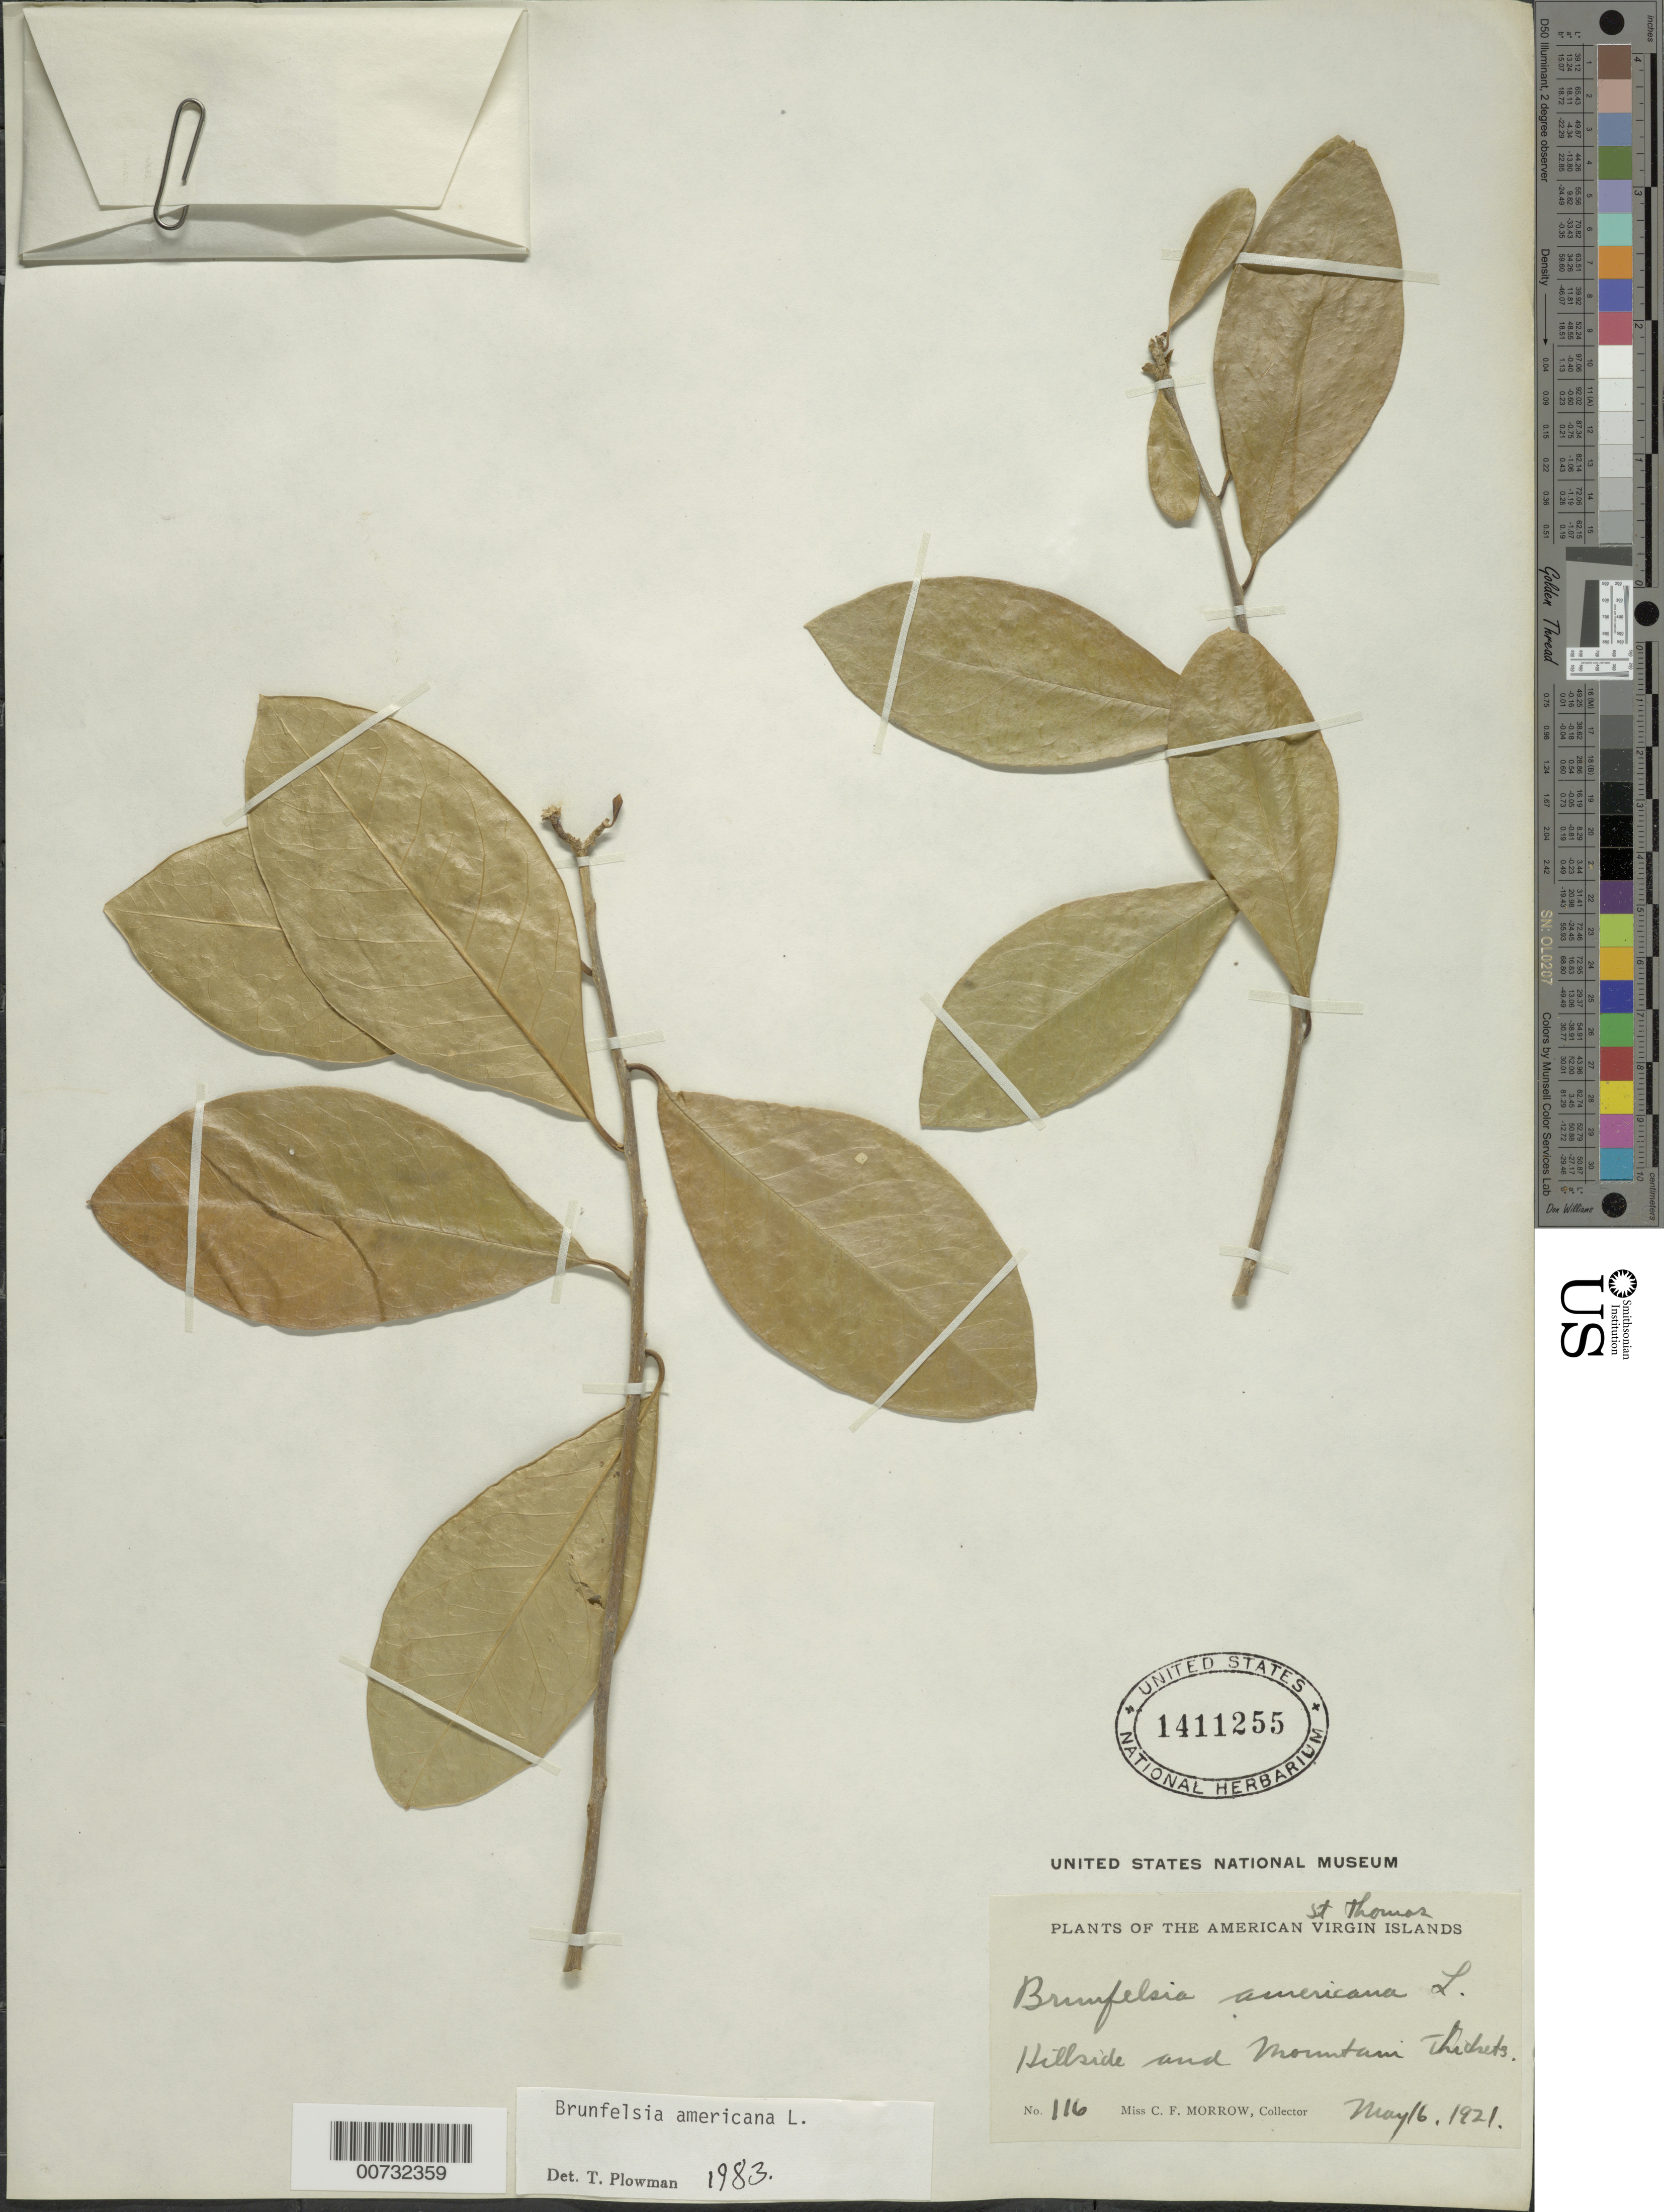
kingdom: Plantae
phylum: Tracheophyta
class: Magnoliopsida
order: Solanales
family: Solanaceae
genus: Brunfelsia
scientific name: Brunfelsia americana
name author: L.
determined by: Plowman, Timothy C.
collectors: C. Morrow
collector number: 116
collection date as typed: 16 May 1921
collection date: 1921-05-16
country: U.S. Virgin Islands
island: St. Thomas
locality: St. Thomas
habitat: Hillside and mountain thickets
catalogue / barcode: US 1411255